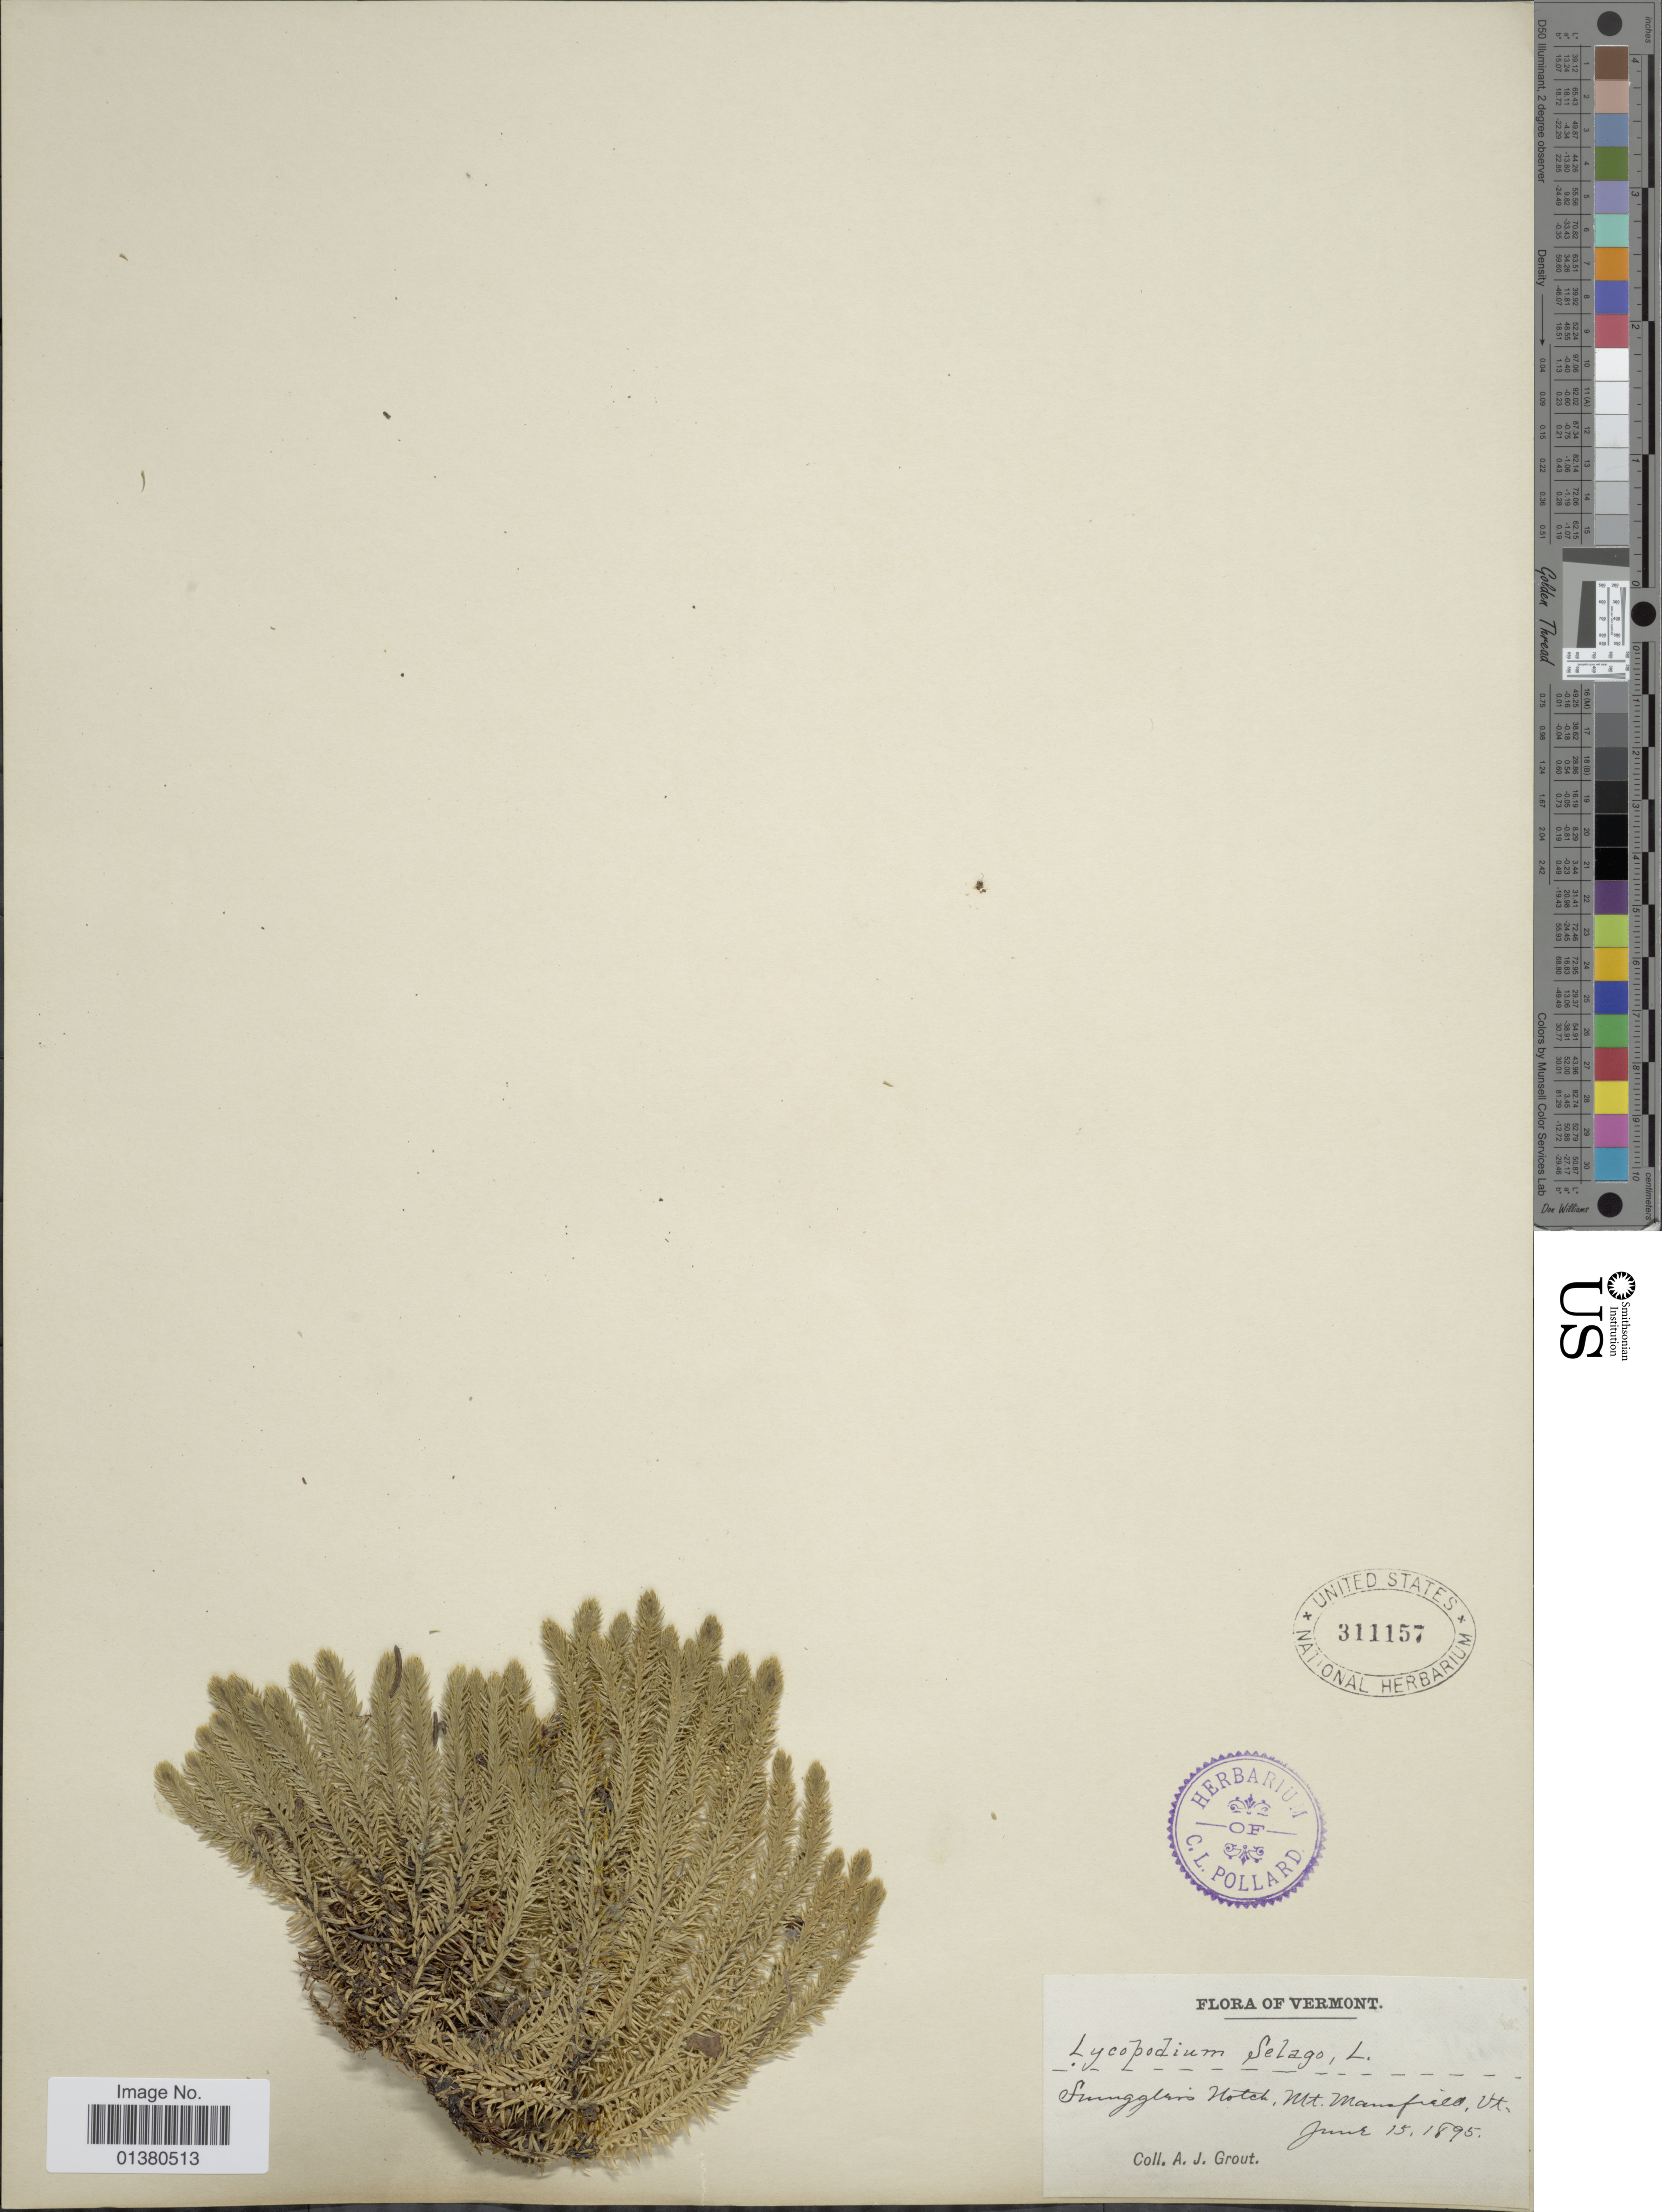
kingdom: Plantae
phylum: Tracheophyta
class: Lycopodiopsida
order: Lycopodiales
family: Lycopodiaceae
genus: Huperzia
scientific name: Huperzia selago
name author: (L.) Bernh. ex Schrank & Mart.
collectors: A. J. Grout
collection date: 1895-06-15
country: United States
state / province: Vermont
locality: Smugglris Notch, Mt Mansfield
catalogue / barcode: US 311157